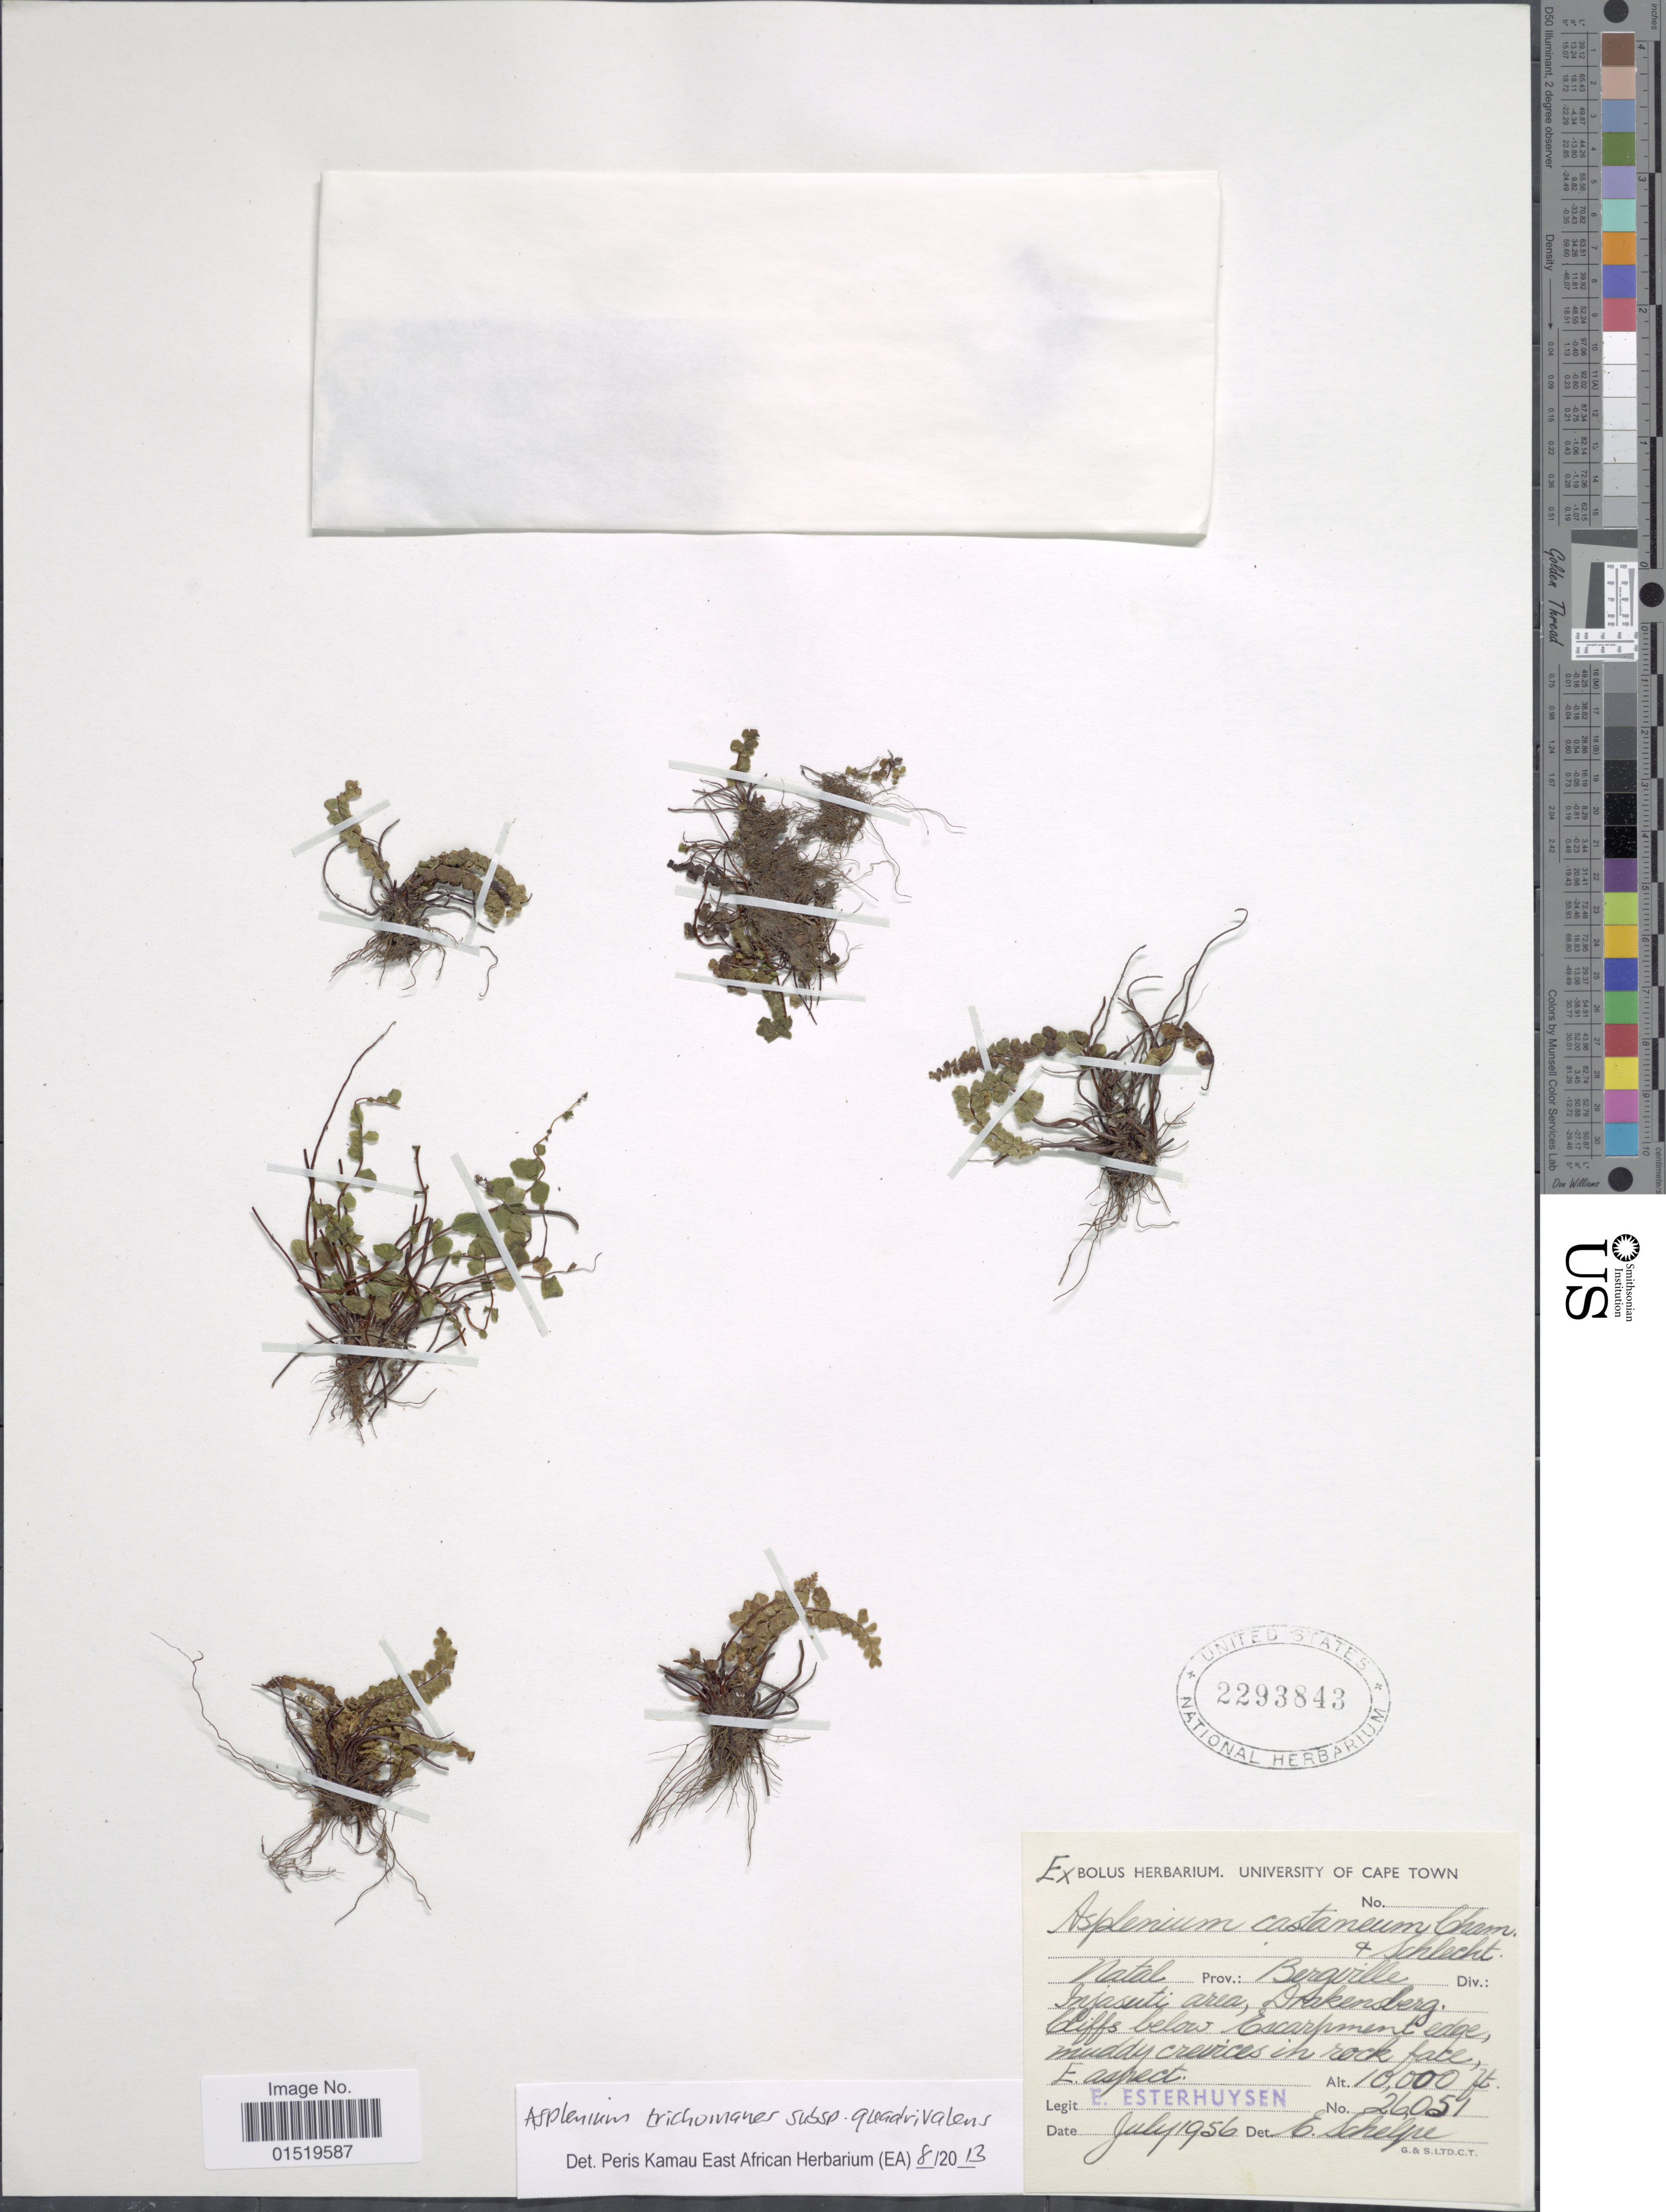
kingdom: Plantae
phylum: Tracheophyta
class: Polypodiopsida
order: Polypodiales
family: Aspleniaceae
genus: Asplenium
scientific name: Asplenium trichomanes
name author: L.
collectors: E. E. Esterhuysen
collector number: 26051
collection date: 1956-07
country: South Africa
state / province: KwaZulu-Natal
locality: Natal Prov: Bergville Div: Injasuti area, Drakensberg.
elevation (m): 3048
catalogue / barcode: US 2293843